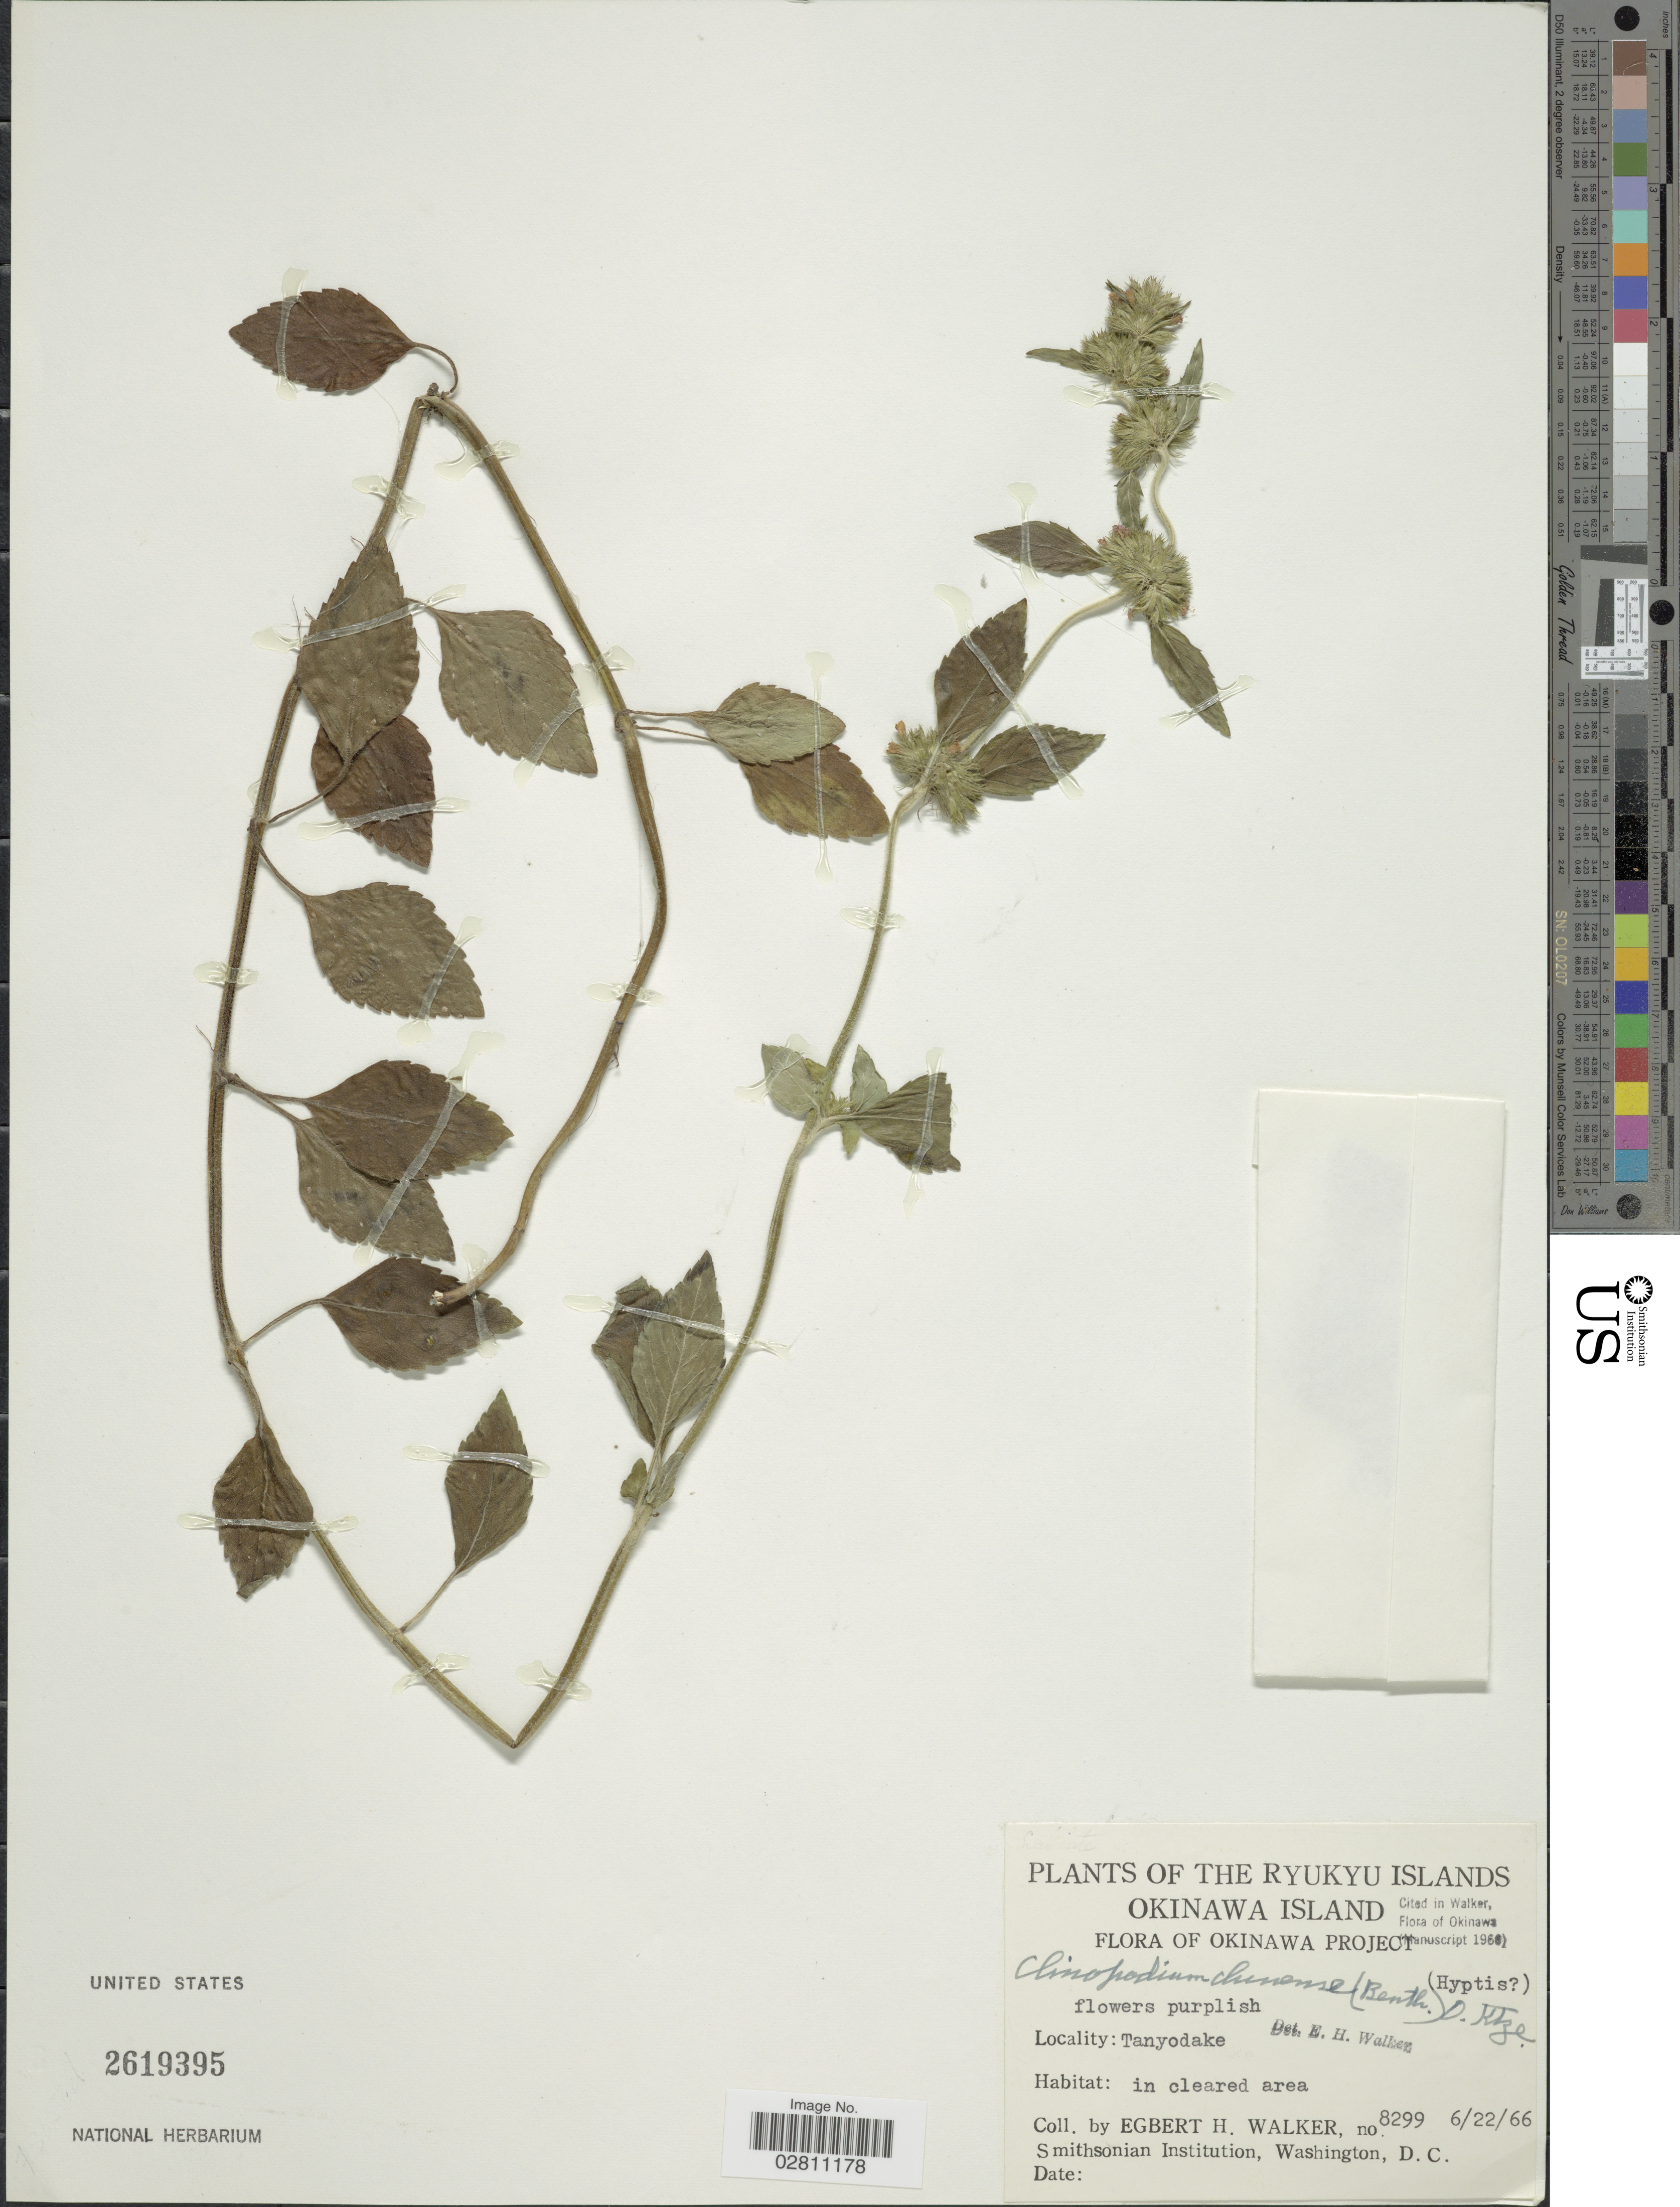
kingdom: Plantae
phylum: Tracheophyta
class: Magnoliopsida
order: Lamiales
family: Lamiaceae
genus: Clinopodium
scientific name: Clinopodium chinense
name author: (Benth.) Kuntze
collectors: E. H. Walker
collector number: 8299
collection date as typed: Transcribed d/m/y: 22/6/66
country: Japan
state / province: Okinawa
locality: The Ryukyu Islands, Okinawa Island, Okinawa Project, Tanyodake.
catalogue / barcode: US 2619395